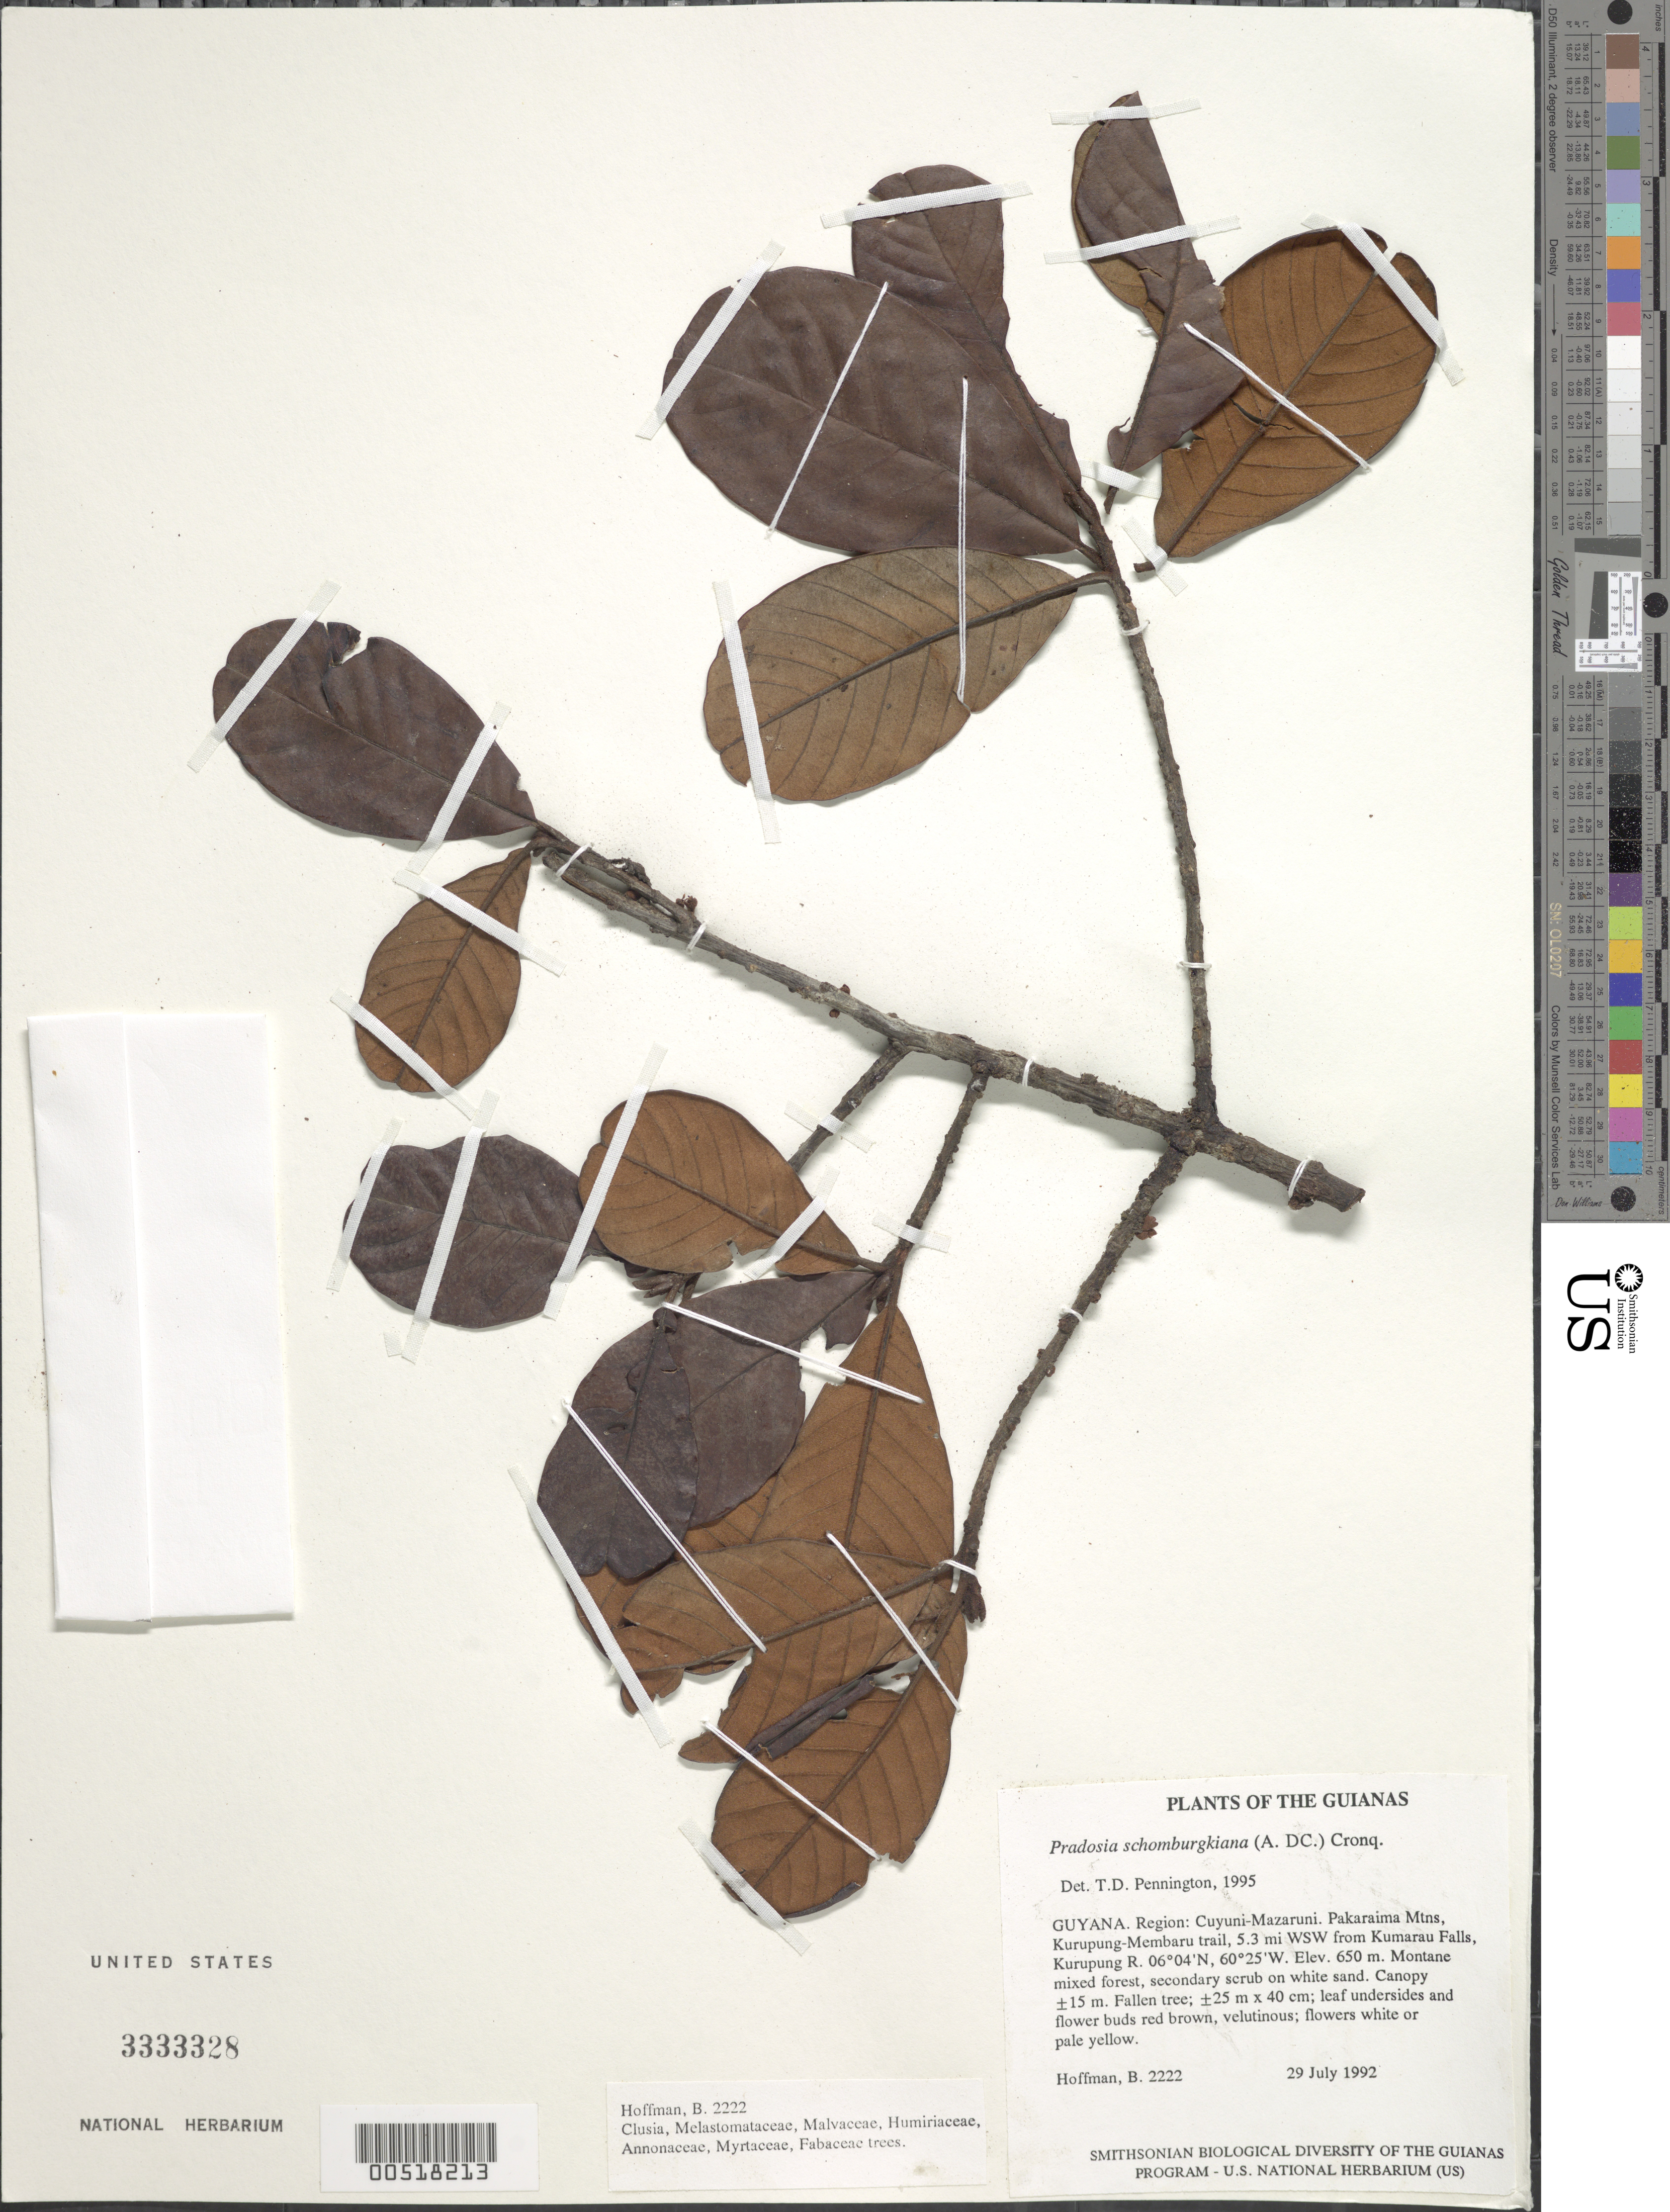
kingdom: Plantae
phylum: Tracheophyta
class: Magnoliopsida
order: Ericales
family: Sapotaceae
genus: Pradosia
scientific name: Pradosia schomburgkiana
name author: (A. DC.) Cronq.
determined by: Pennington, T. D., (K)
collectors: B. Hoffman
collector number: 2222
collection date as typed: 29 July 1992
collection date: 1992-07-29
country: Guyana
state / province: Cuyuni-Mazaruni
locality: Pakaraima Mountains, Kurupung-Membaru trail, 5.3 mi WSW from Kumarau Falls, Kurupung River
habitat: Montane mixed forest, secondary scrub on white sand. Canopy ±15 m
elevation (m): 650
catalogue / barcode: US 3333328